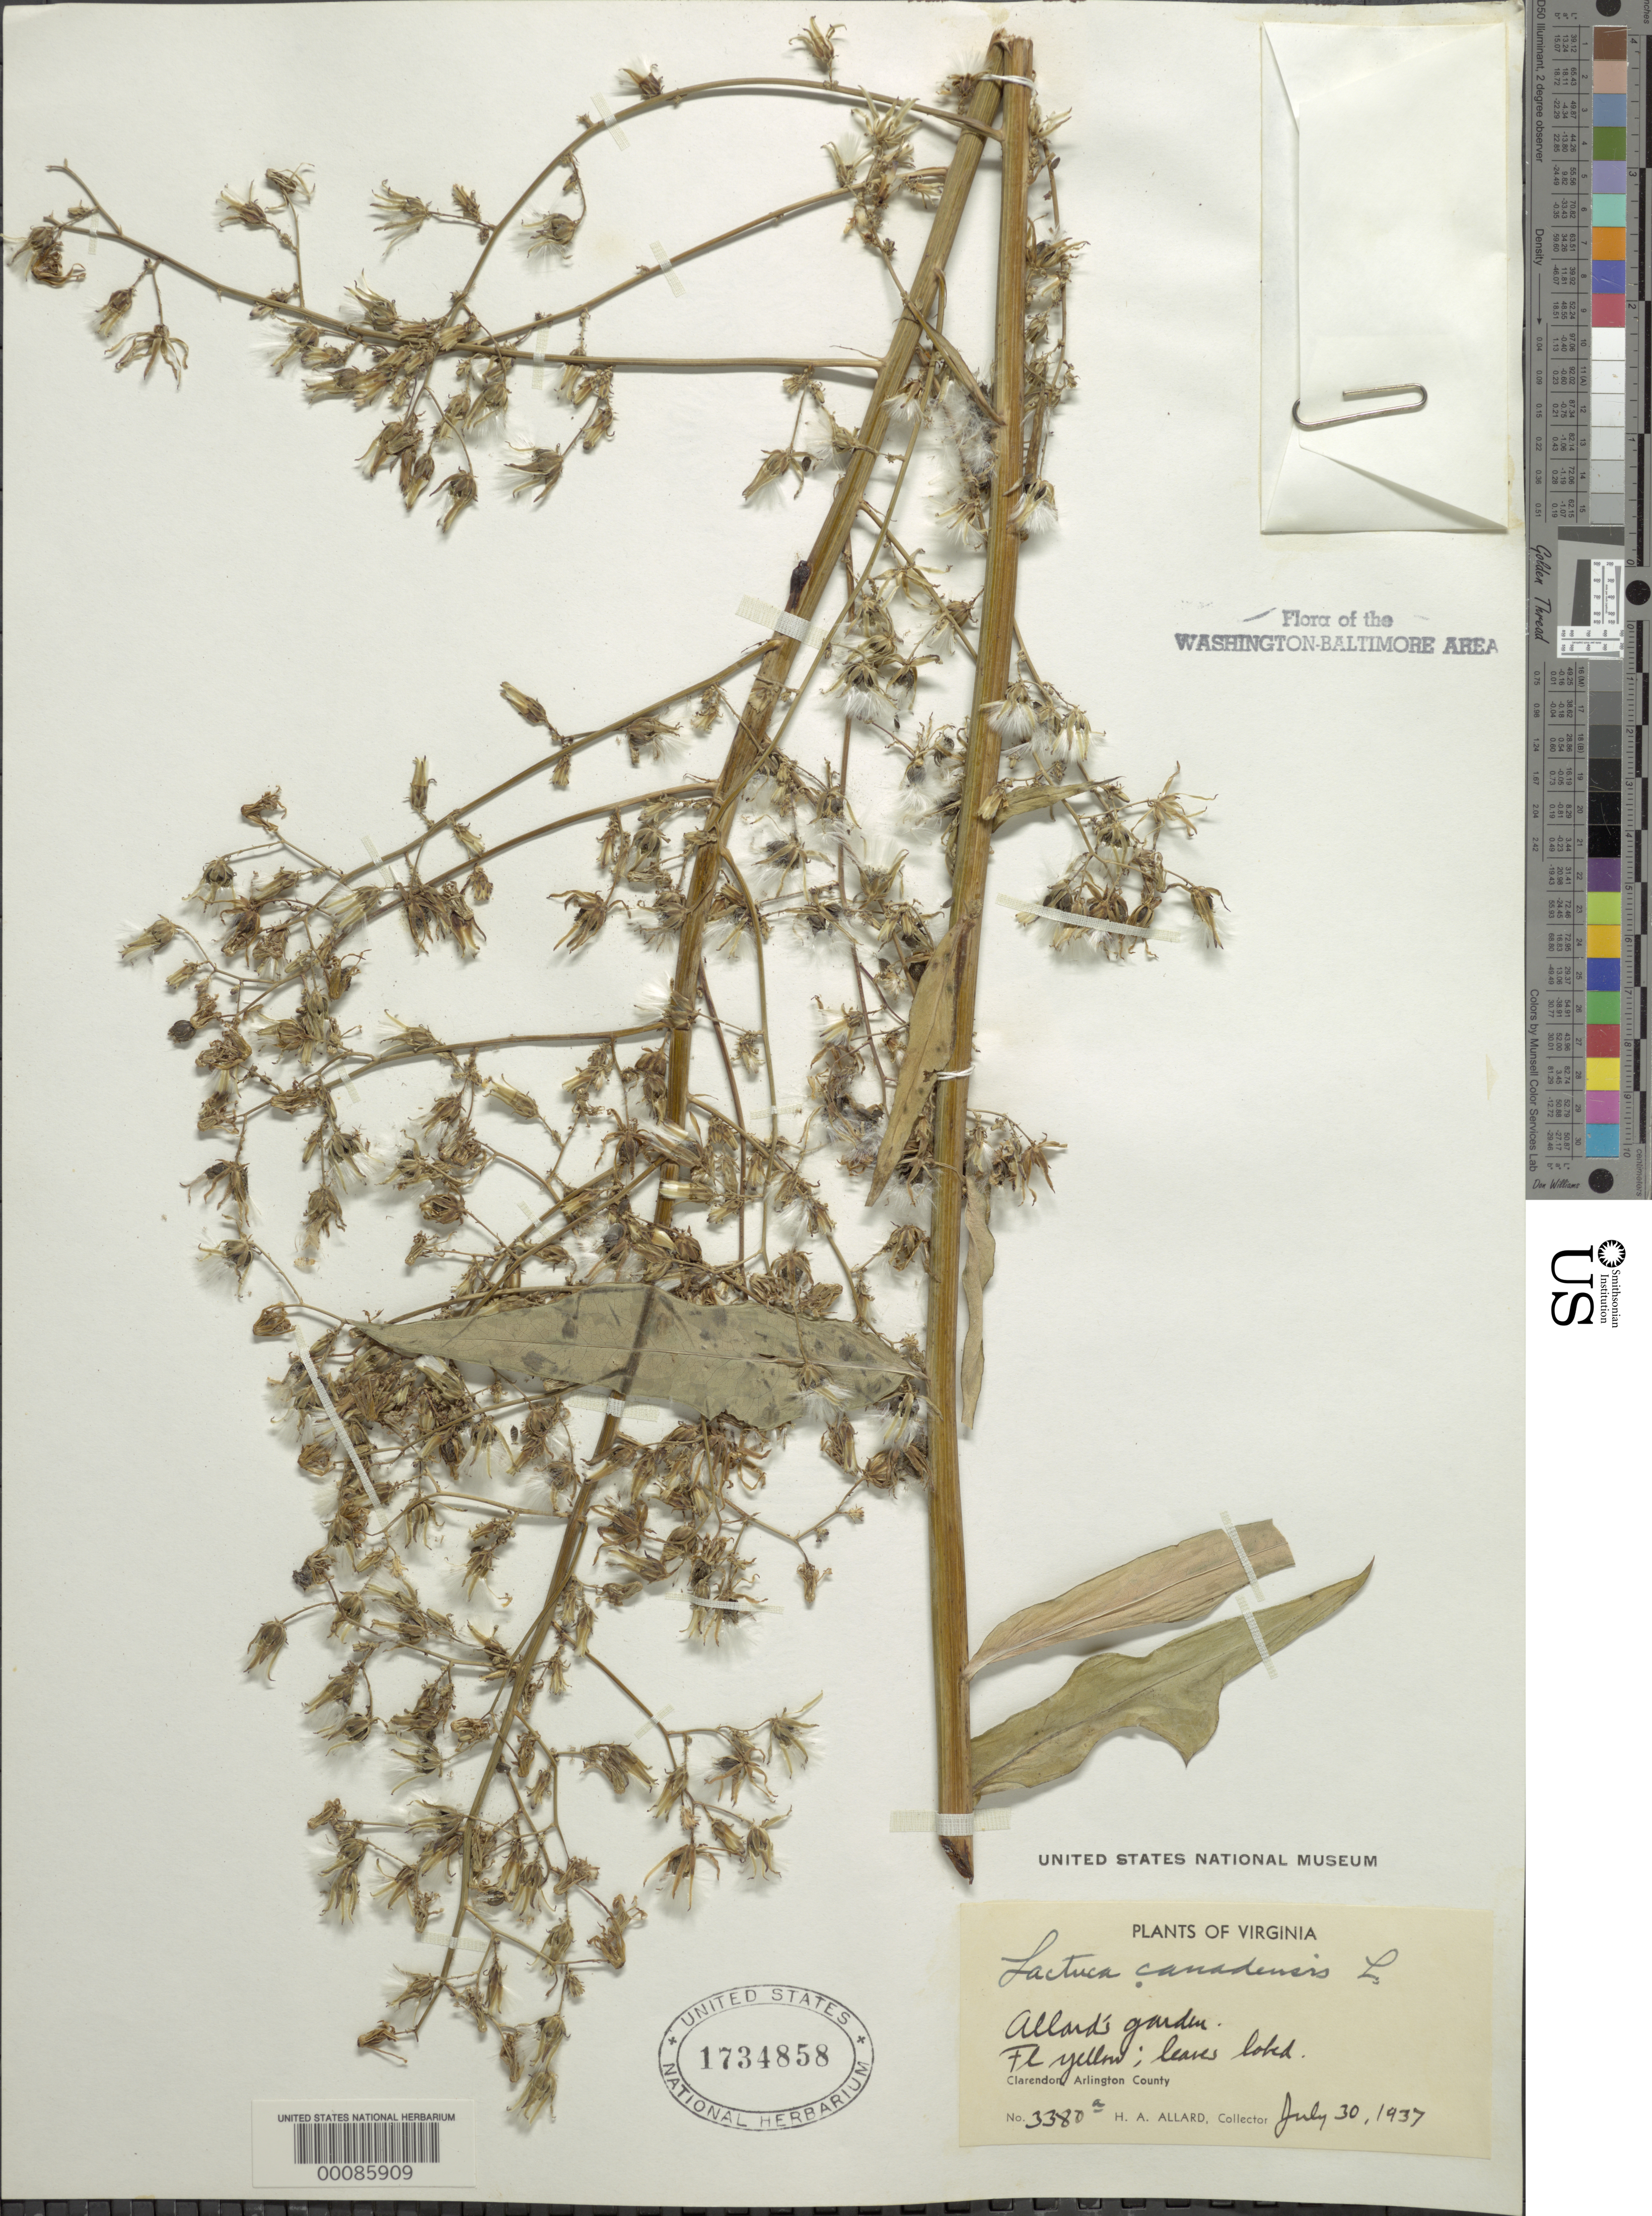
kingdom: Plantae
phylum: Tracheophyta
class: Magnoliopsida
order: Asterales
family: Asteraceae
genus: Lactuca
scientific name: Lactuca canadensis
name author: L.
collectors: H. A. Allard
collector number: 3380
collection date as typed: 30 Jul 1937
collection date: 1937-07-30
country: United States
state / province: Virginia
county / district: Arlington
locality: Allard's garden Clarendon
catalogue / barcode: US 1734858